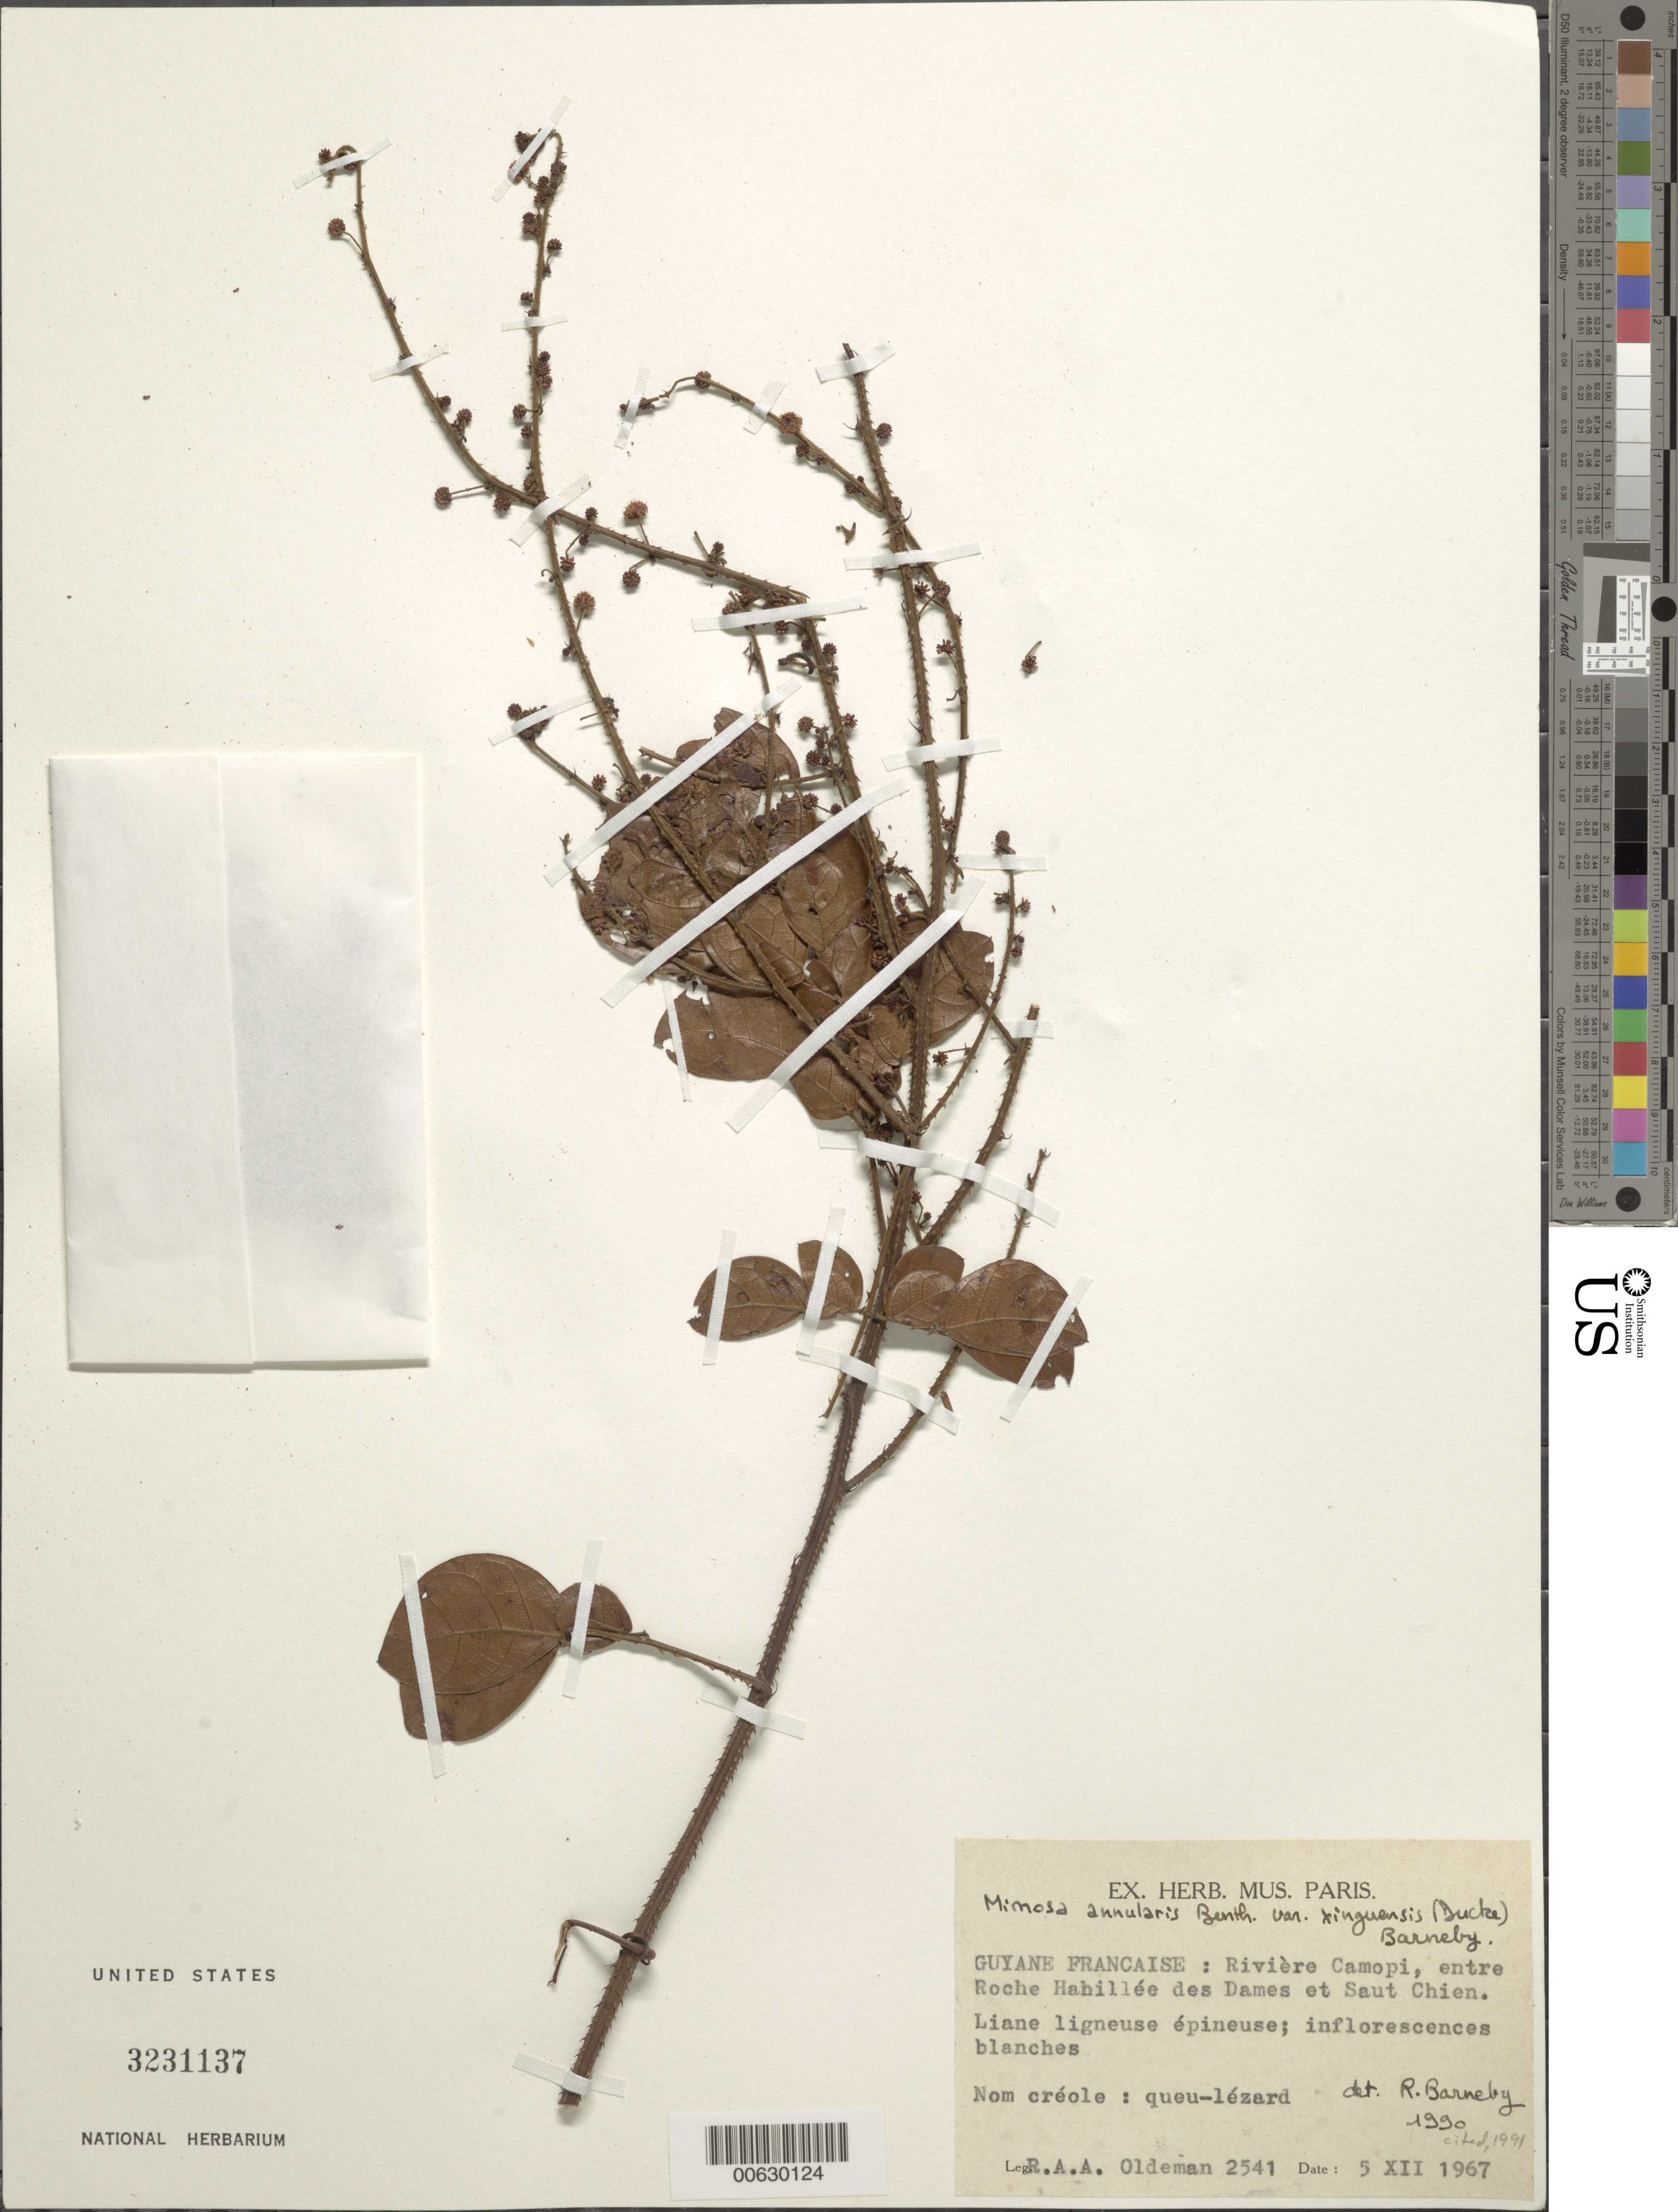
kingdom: Plantae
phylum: Tracheophyta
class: Magnoliopsida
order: Fabales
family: Fabaceae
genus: Mimosa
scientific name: Mimosa annularis var. xinguensis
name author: (Ducke) Barneby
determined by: Barneby, Rupert C., (NY)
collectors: R. Oldeman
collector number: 2541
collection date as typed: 5-Dec-67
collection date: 1967-12-05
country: French Guiana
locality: Riviére Camopi, entre Roche Habillée des Dames et Saut Chien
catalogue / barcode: US 3231137